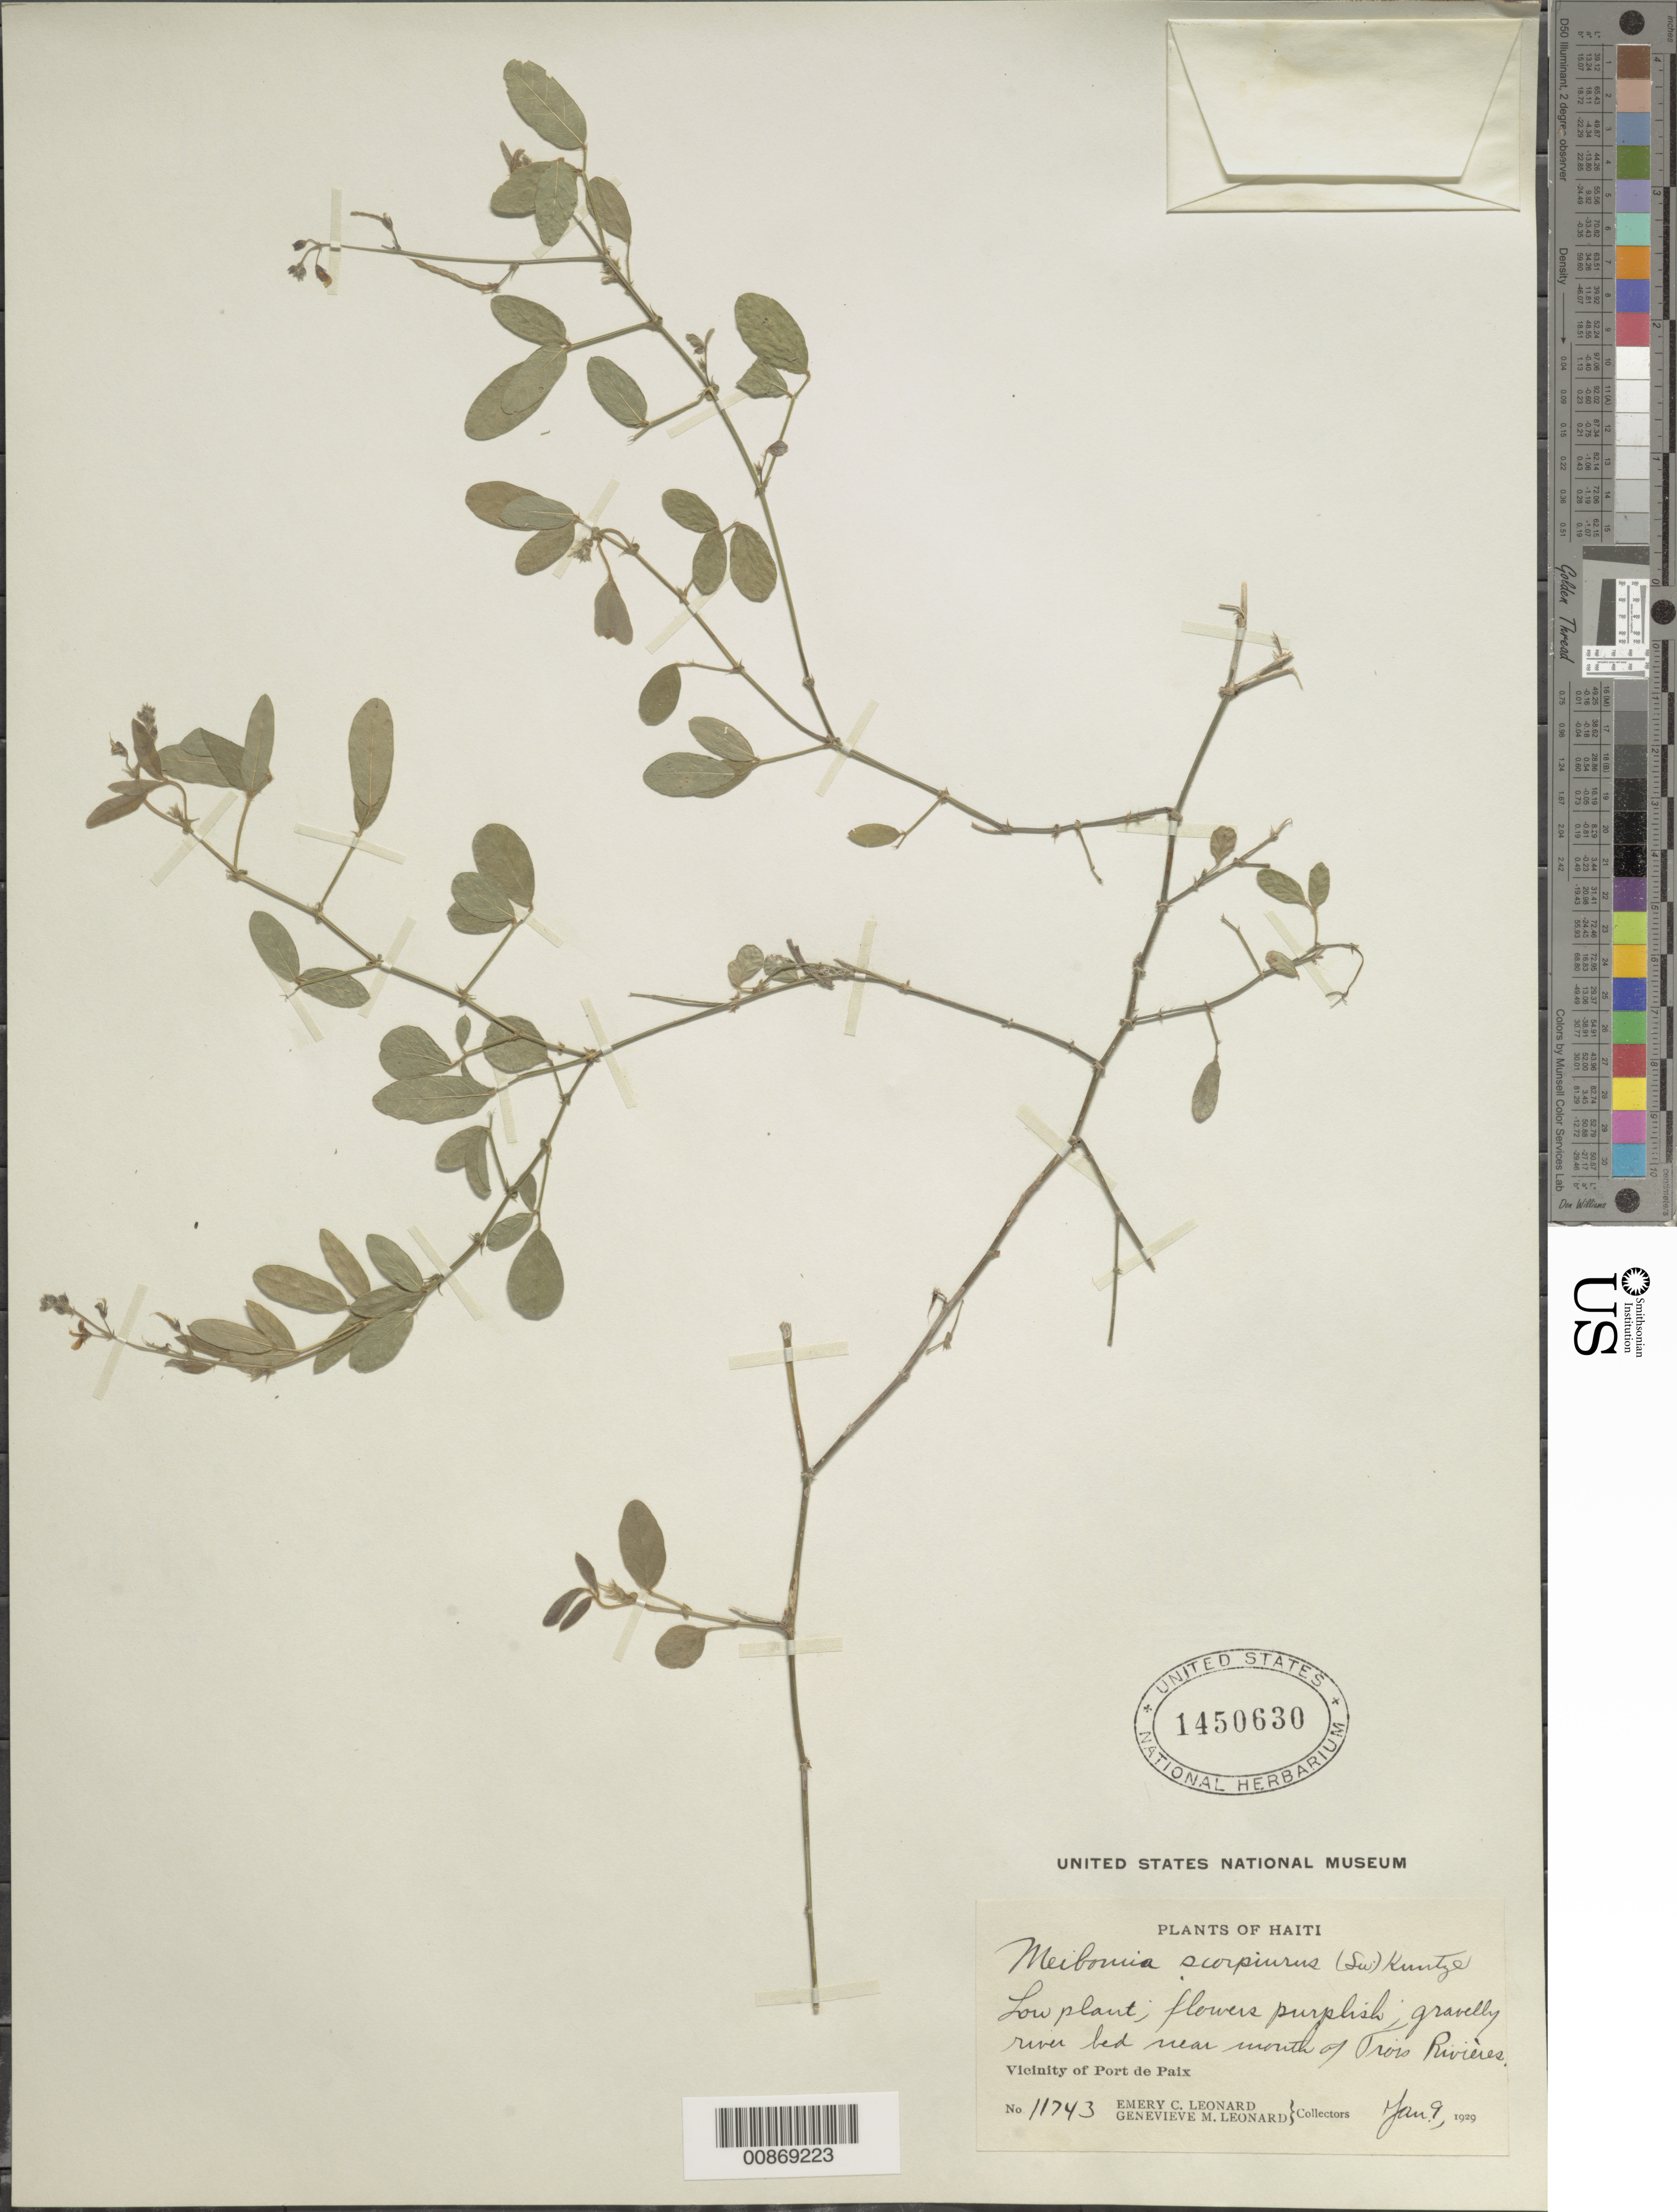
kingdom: Plantae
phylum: Tracheophyta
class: Magnoliopsida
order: Fabales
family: Fabaceae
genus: Desmodium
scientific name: Desmodium scorpiurus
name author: (Sw.) Desv. ex DC.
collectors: E. C. Leonard & G. M. Leonard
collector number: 11743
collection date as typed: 09 Jan 1929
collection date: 1929-01-09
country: Haiti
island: Hispaniola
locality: Vicinity of Port-de-Paix. Near mouth of Trois Rivières.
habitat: Gravelly river bed.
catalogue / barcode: US 1450630